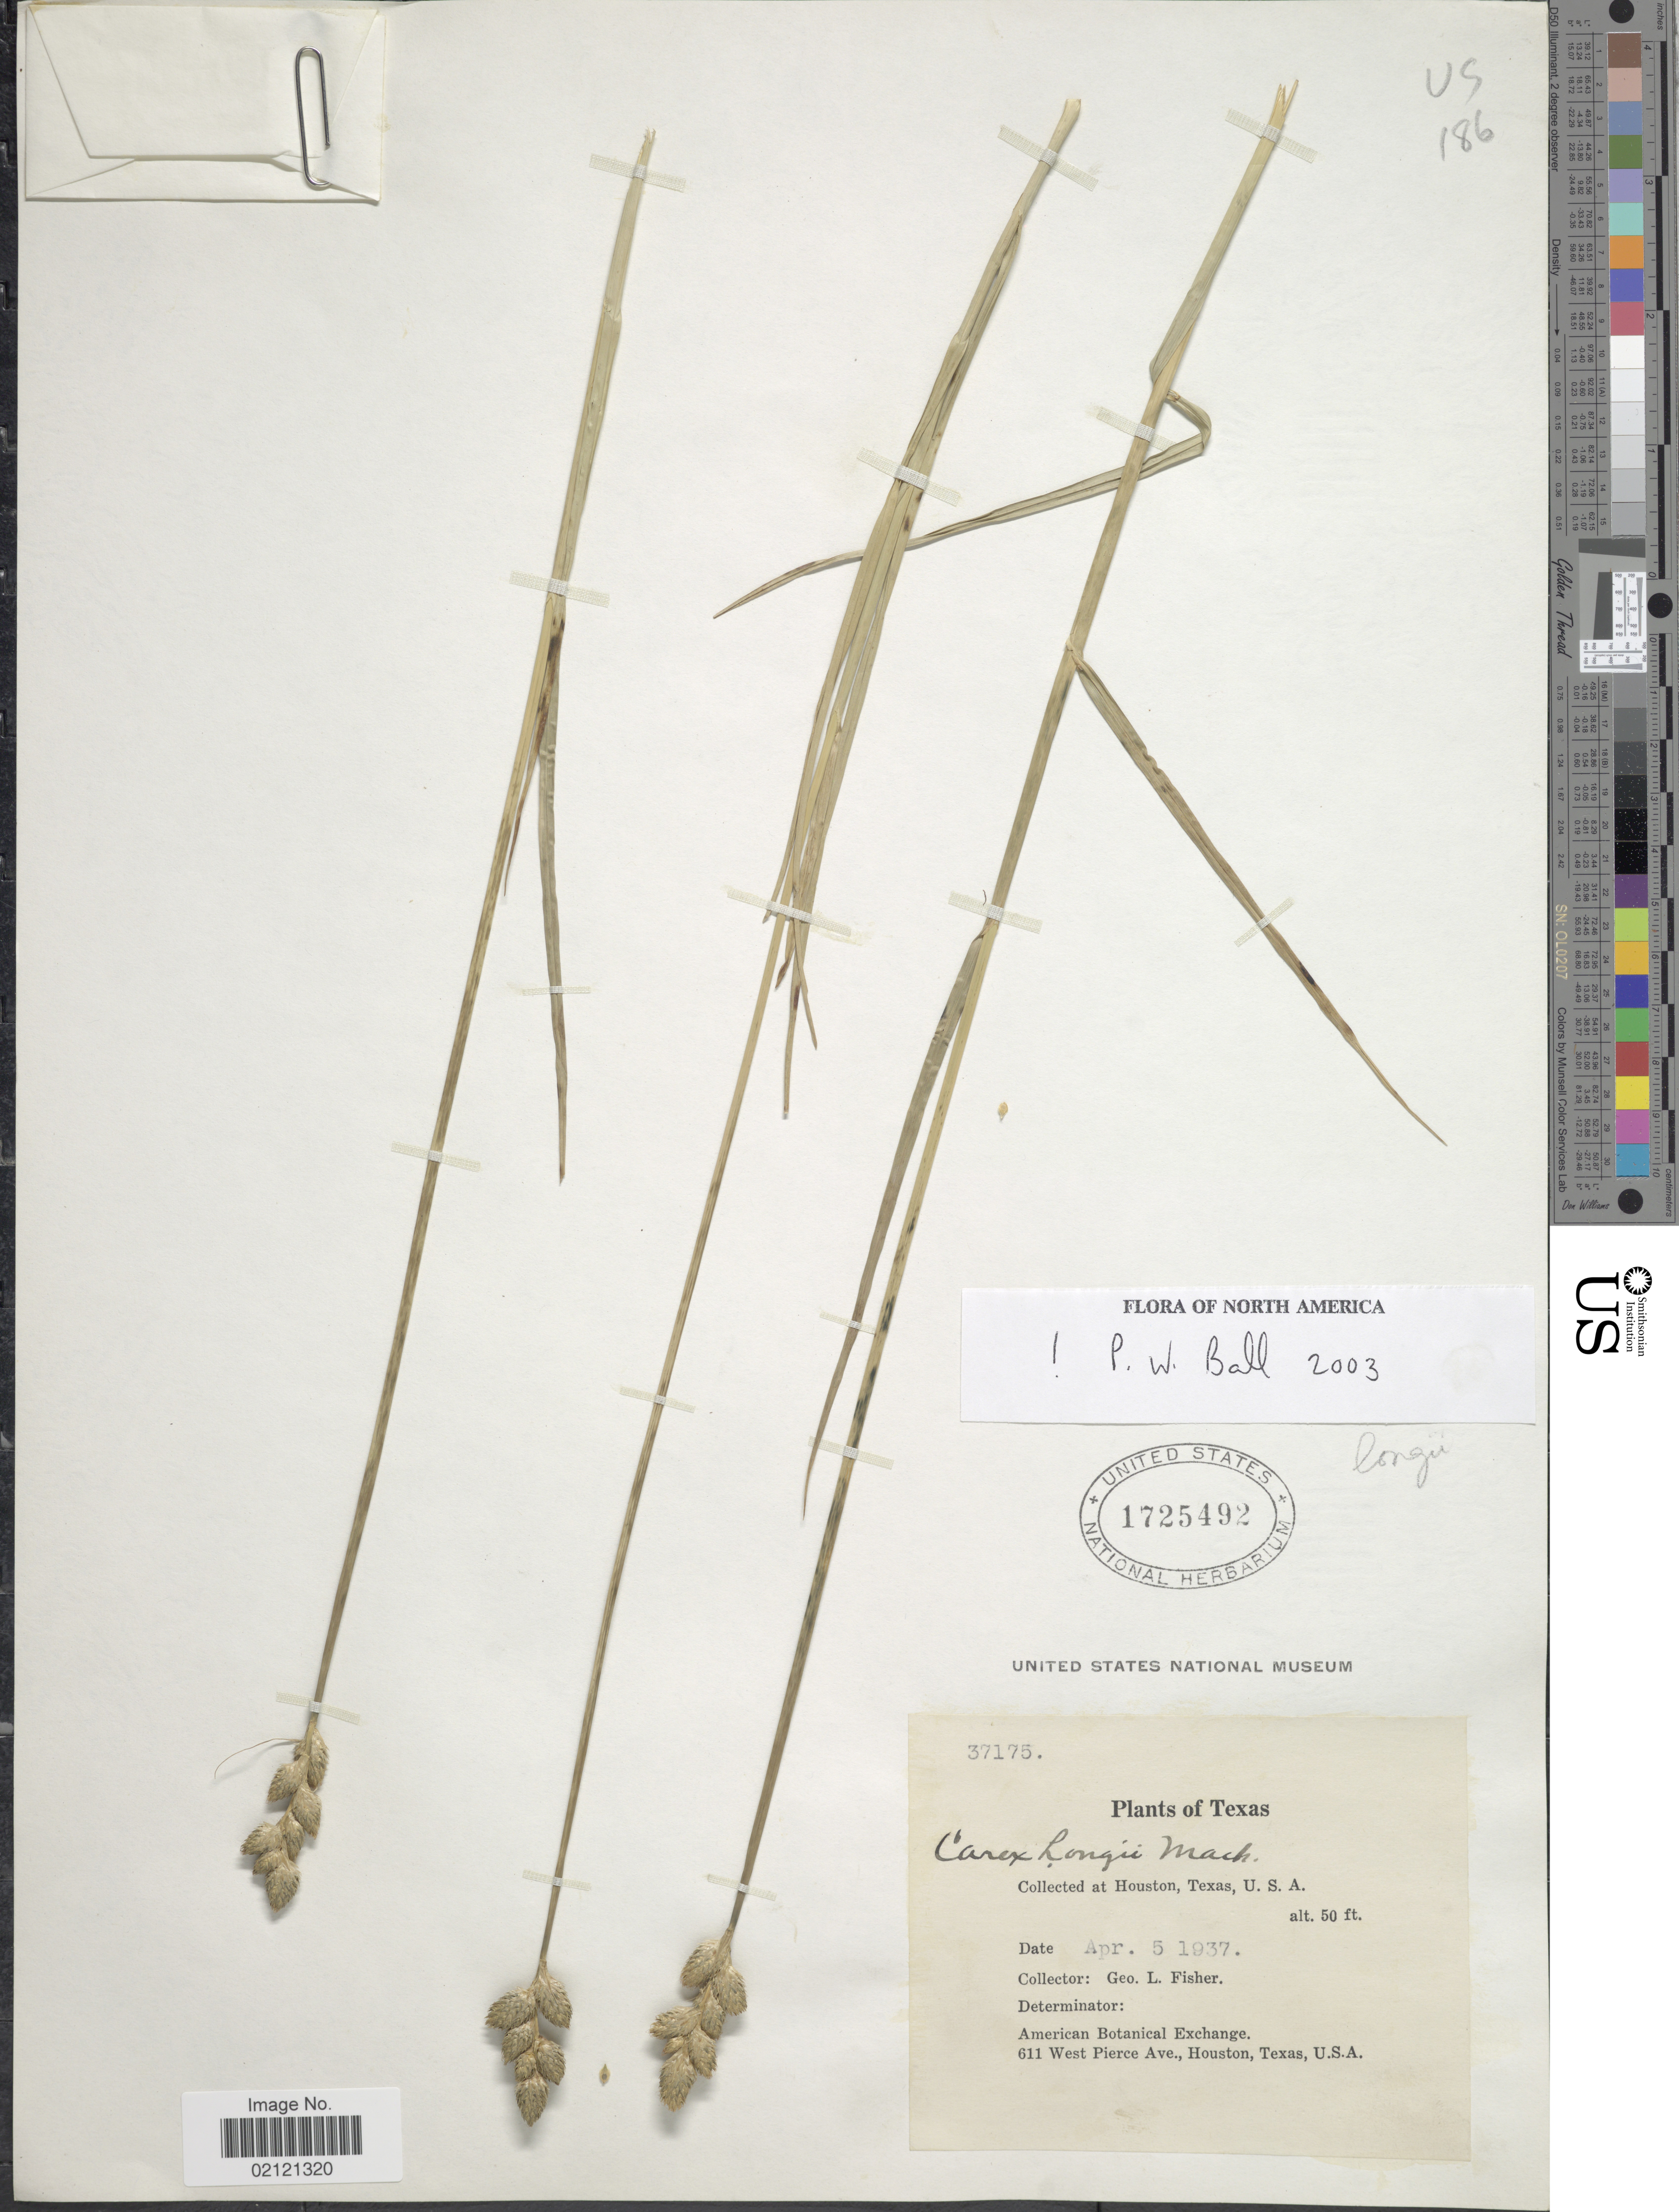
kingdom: Plantae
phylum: Tracheophyta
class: Liliopsida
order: Poales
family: Cyperaceae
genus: Carex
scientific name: Carex longii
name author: Mack.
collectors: G. L. Fisher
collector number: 37175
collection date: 1937-04-05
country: United States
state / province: Texas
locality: Houston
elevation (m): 15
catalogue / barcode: US 1725492